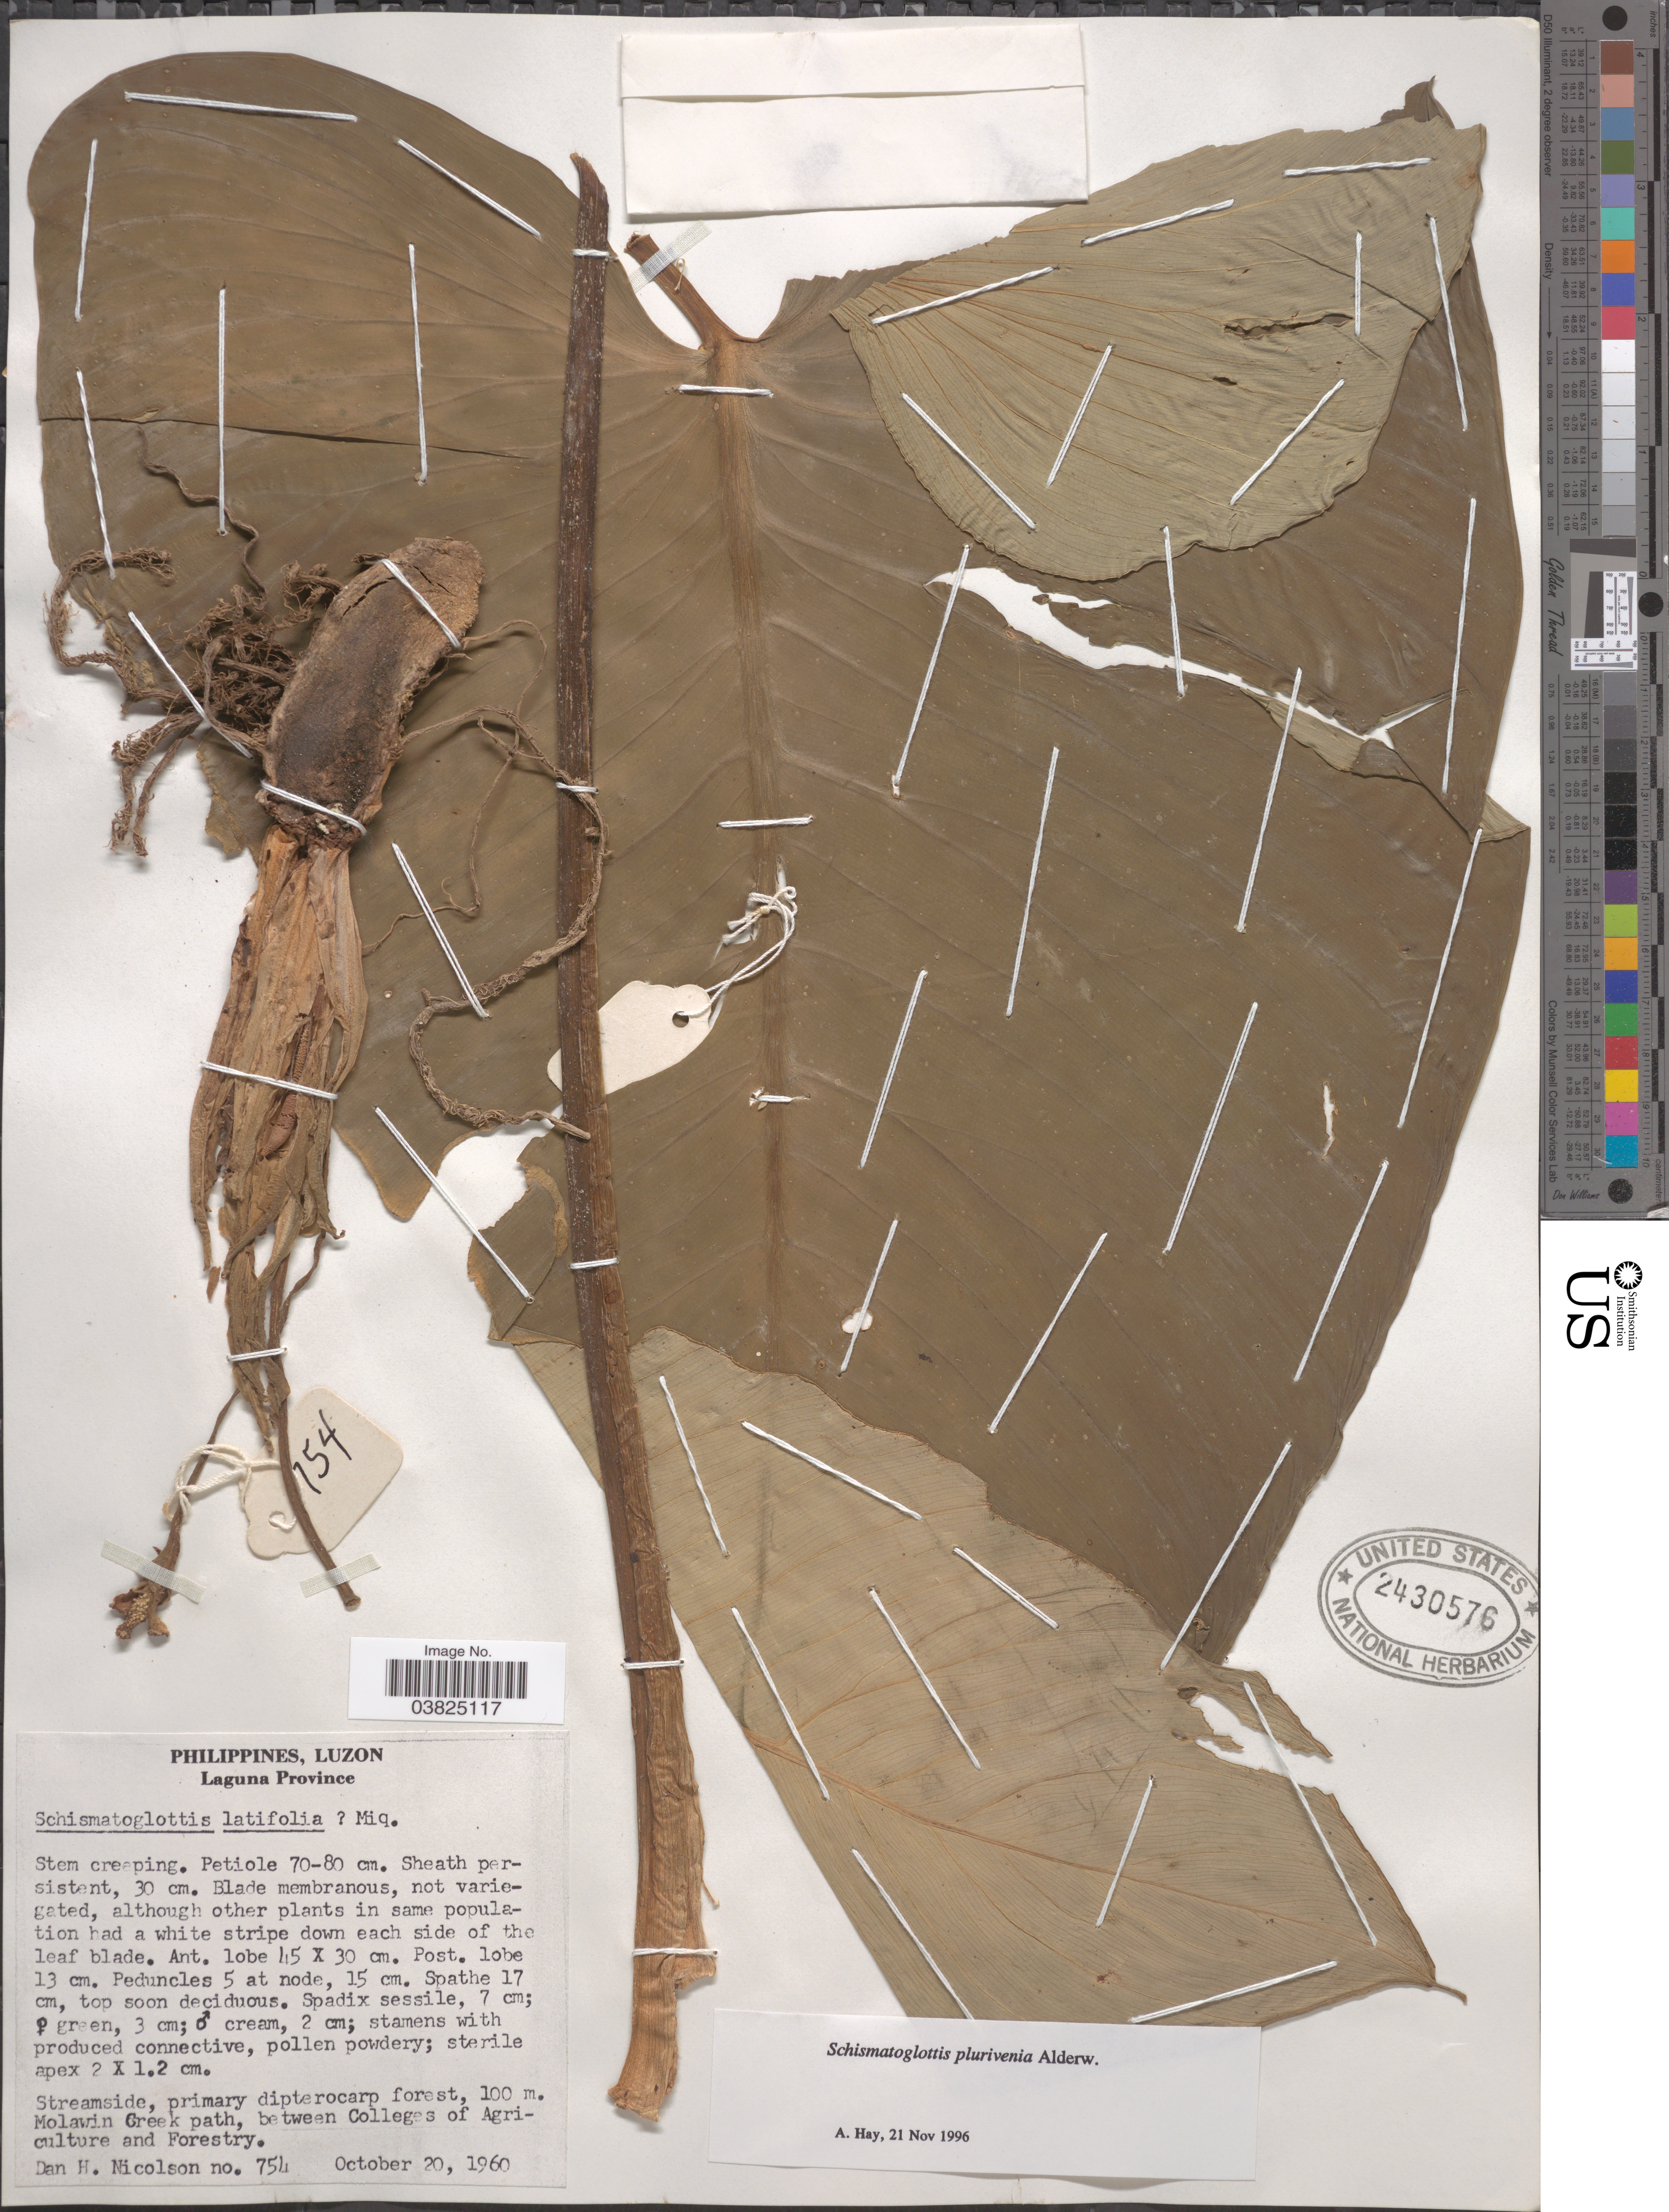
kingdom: Plantae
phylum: Tracheophyta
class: Liliopsida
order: Alismatales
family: Araceae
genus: Schismatoglottis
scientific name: Schismatoglottis plurivenia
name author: Alderw.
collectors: D. H. Nicolson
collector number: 754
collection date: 1960-10-20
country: Philippines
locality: Luzon. Laguna Province. Molawin Creek path, between Colleges of Agriculture and Forestry.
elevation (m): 100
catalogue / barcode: US 2430576